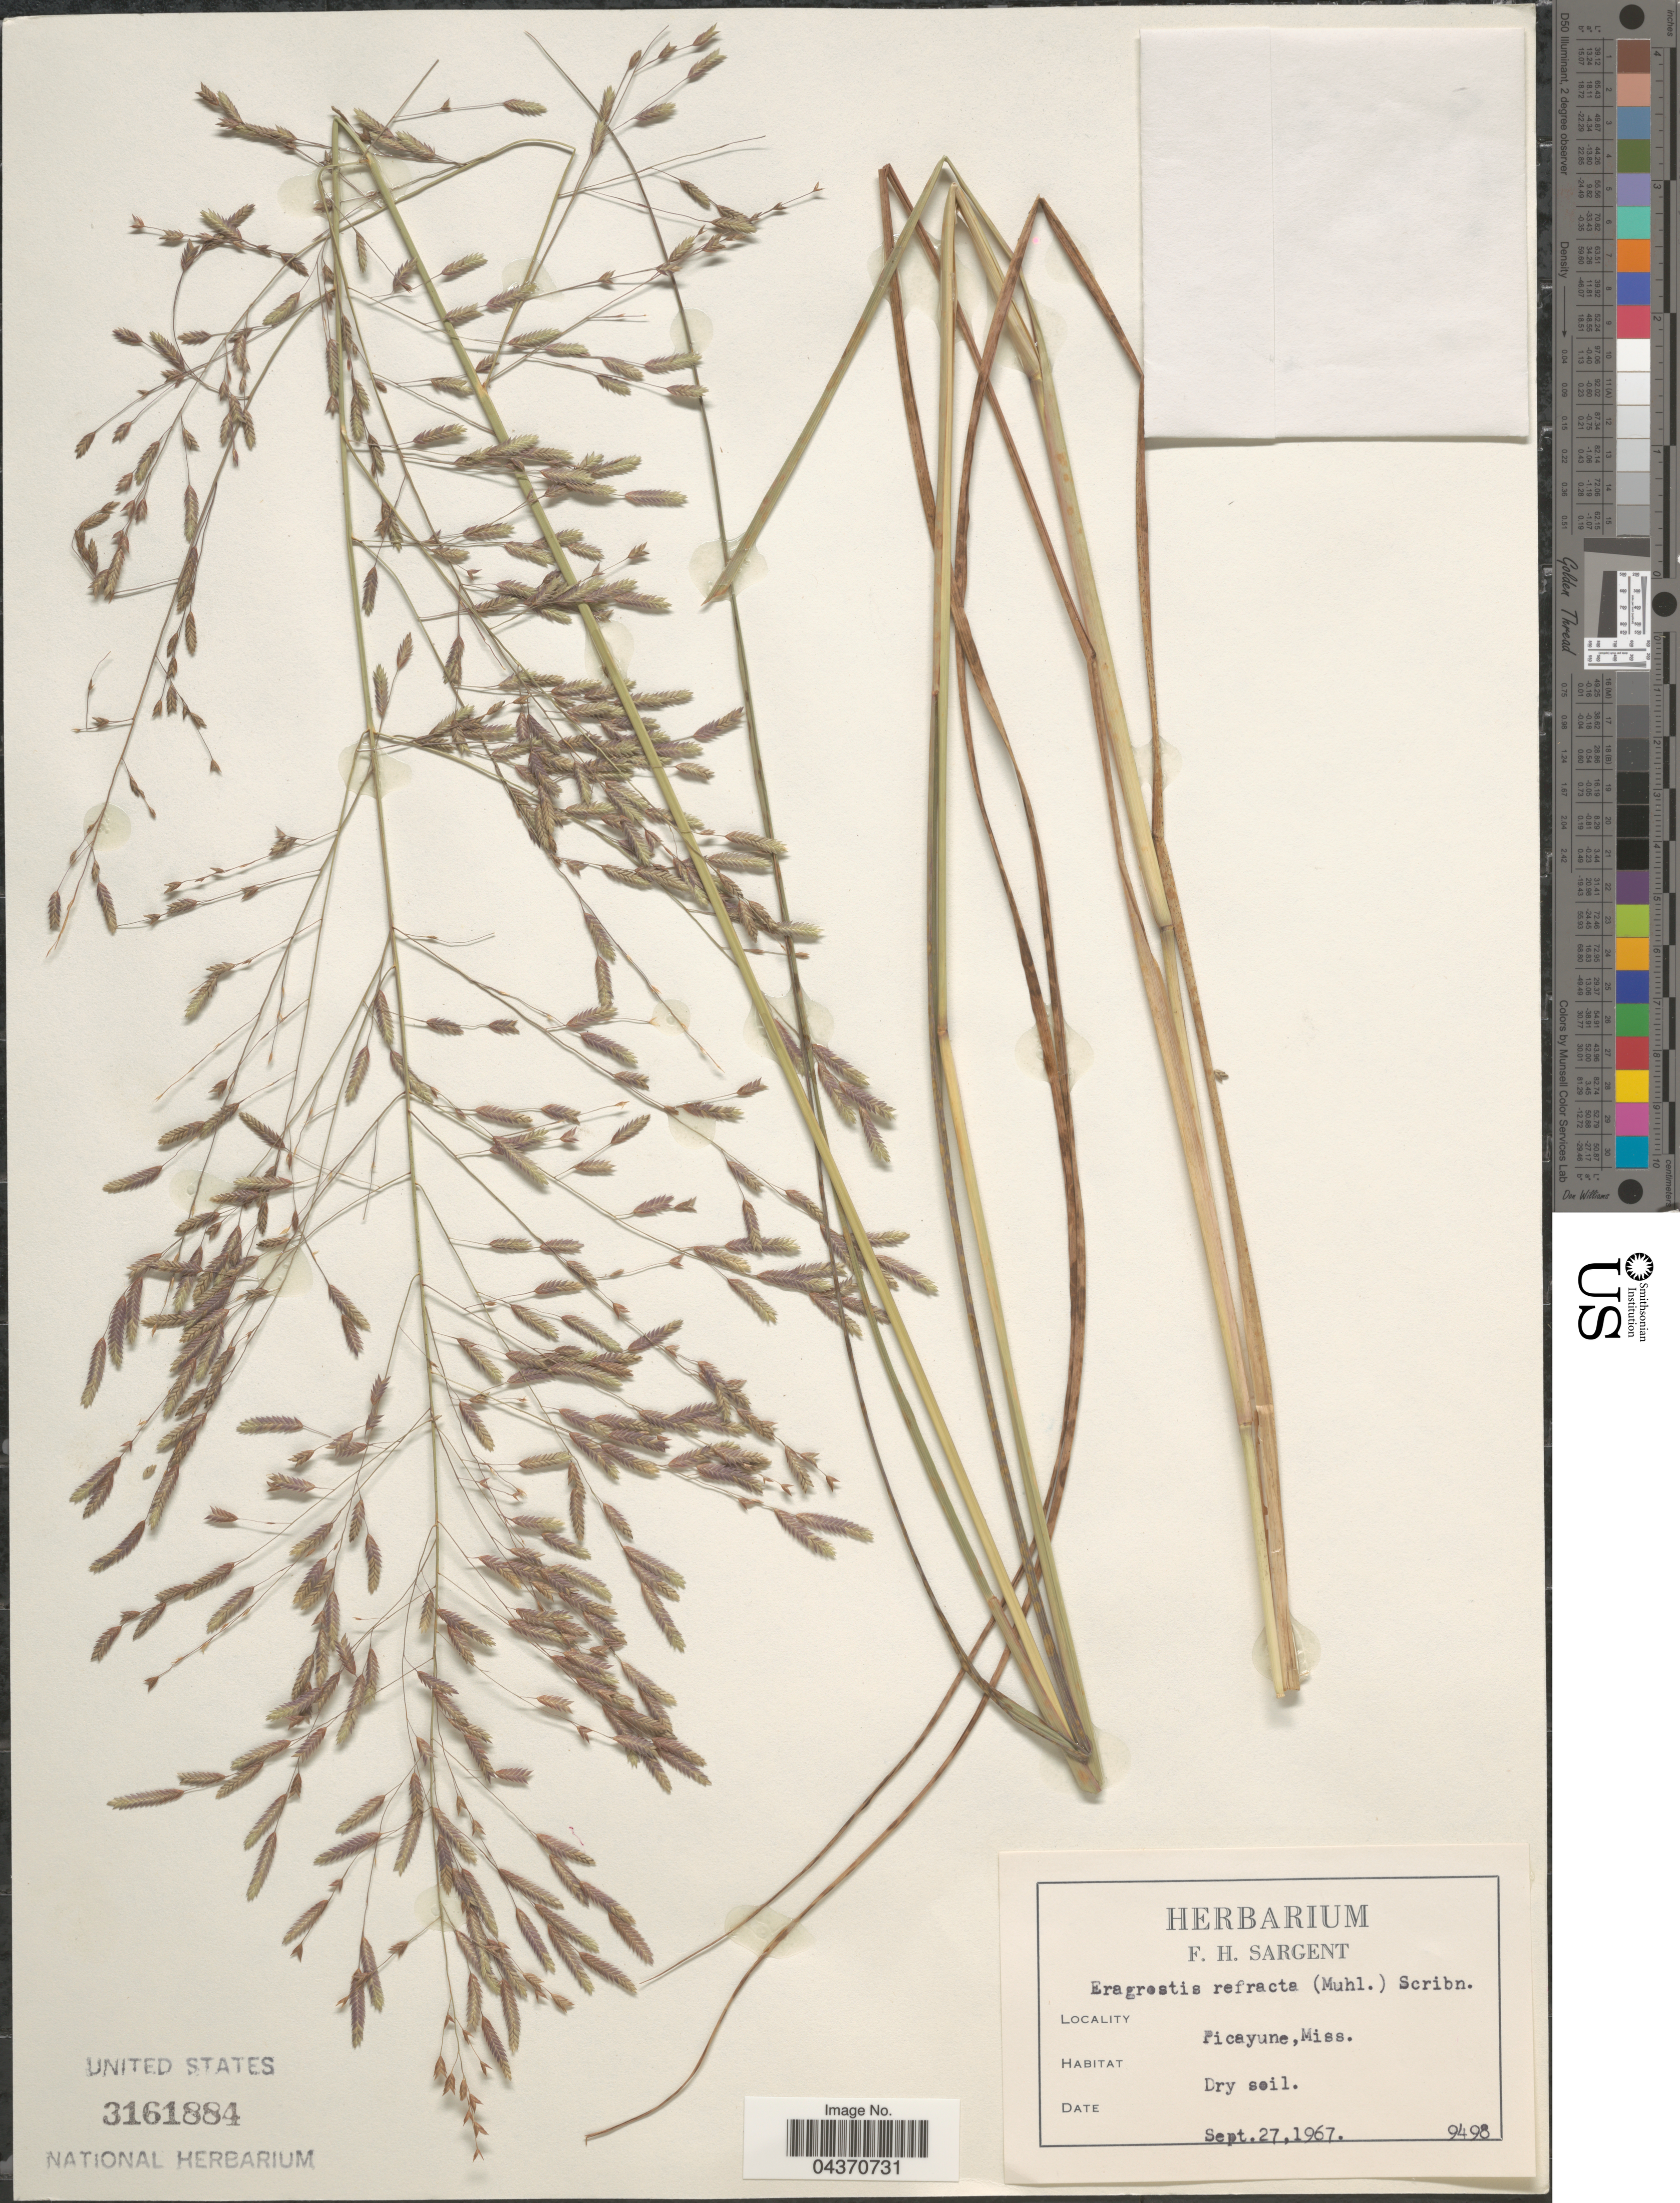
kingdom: Plantae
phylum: Tracheophyta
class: Liliopsida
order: Poales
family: Poaceae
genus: Eragrostis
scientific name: Eragrostis refracta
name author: (Muhl.) Scribn.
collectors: Ex herb. F. H. Sargent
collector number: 9498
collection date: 1967-09-27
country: United States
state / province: Mississippi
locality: Picayune.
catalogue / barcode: US 3161884